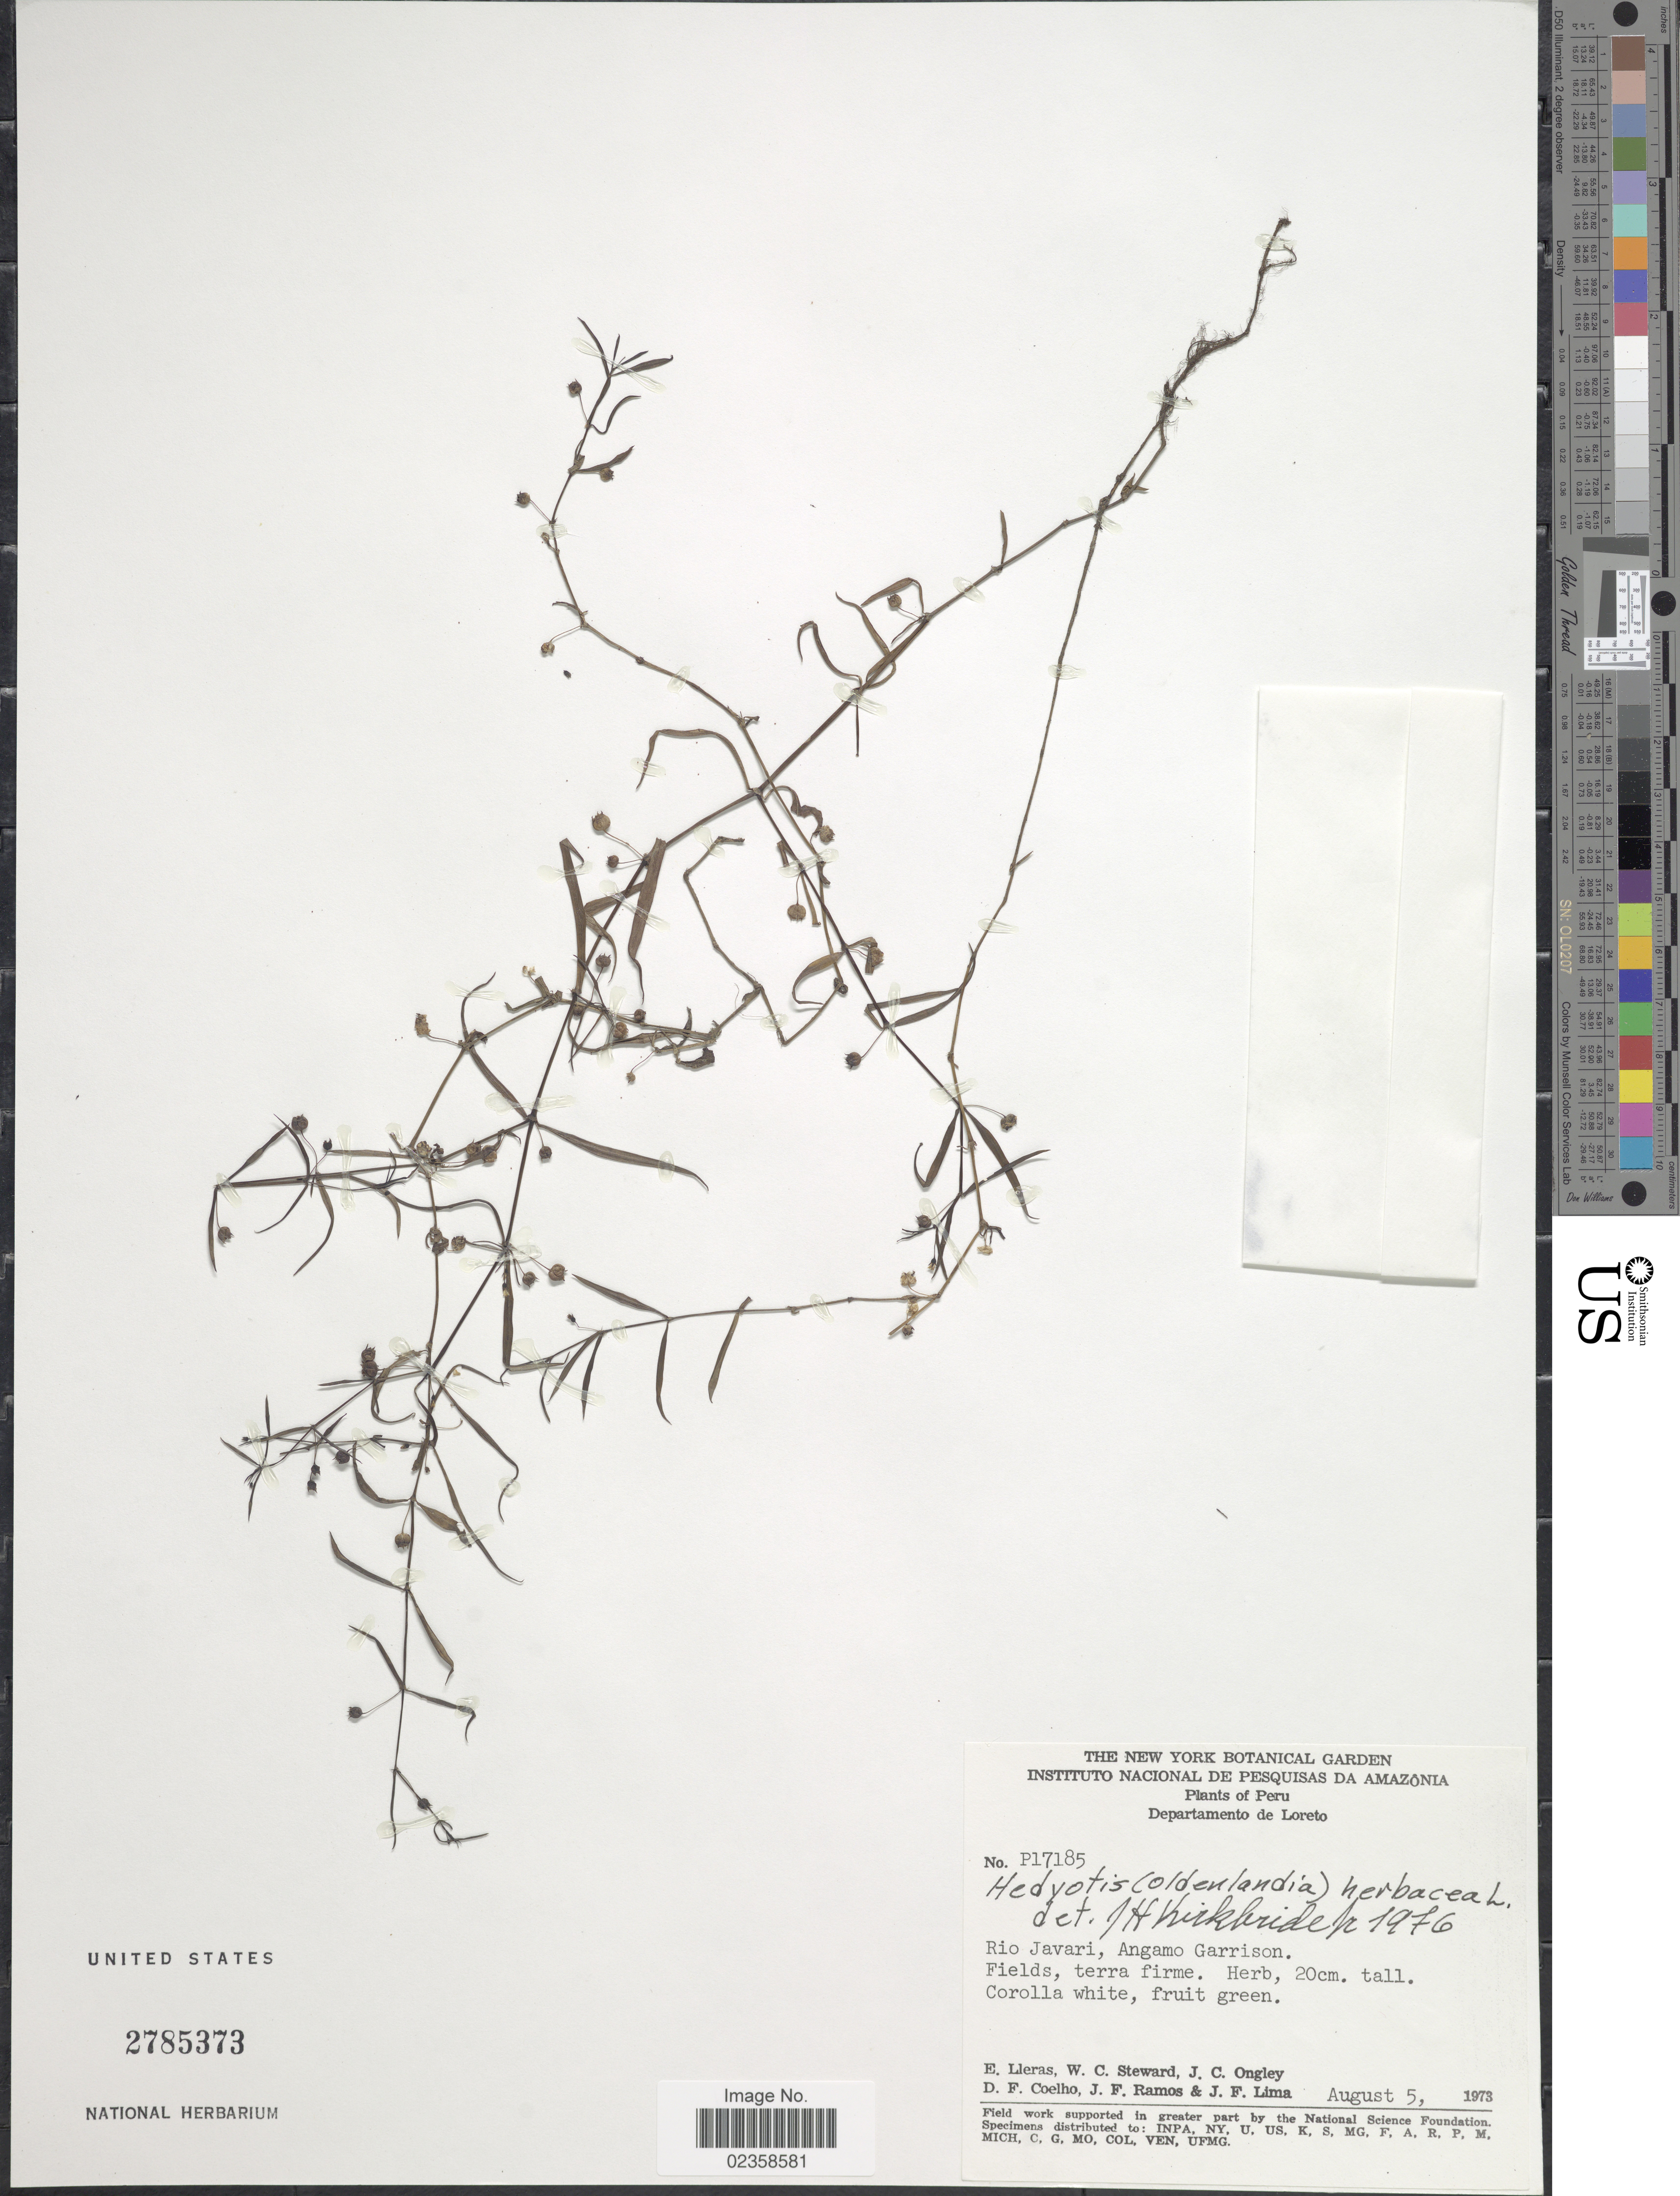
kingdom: Plantae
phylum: Tracheophyta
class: Magnoliopsida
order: Gentianales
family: Rubiaceae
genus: Oldenlandia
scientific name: Oldenlandia herbacea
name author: (L.) Roxb.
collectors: E. Lleras, W. C. Steward, J. C. Ongley, D. F. Coêlho & et al.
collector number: P17185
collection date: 1973-08-05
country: Peru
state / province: Loreto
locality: Departamento of Loreto, Rio Javari, Angamo Garrison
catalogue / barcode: US 2785373